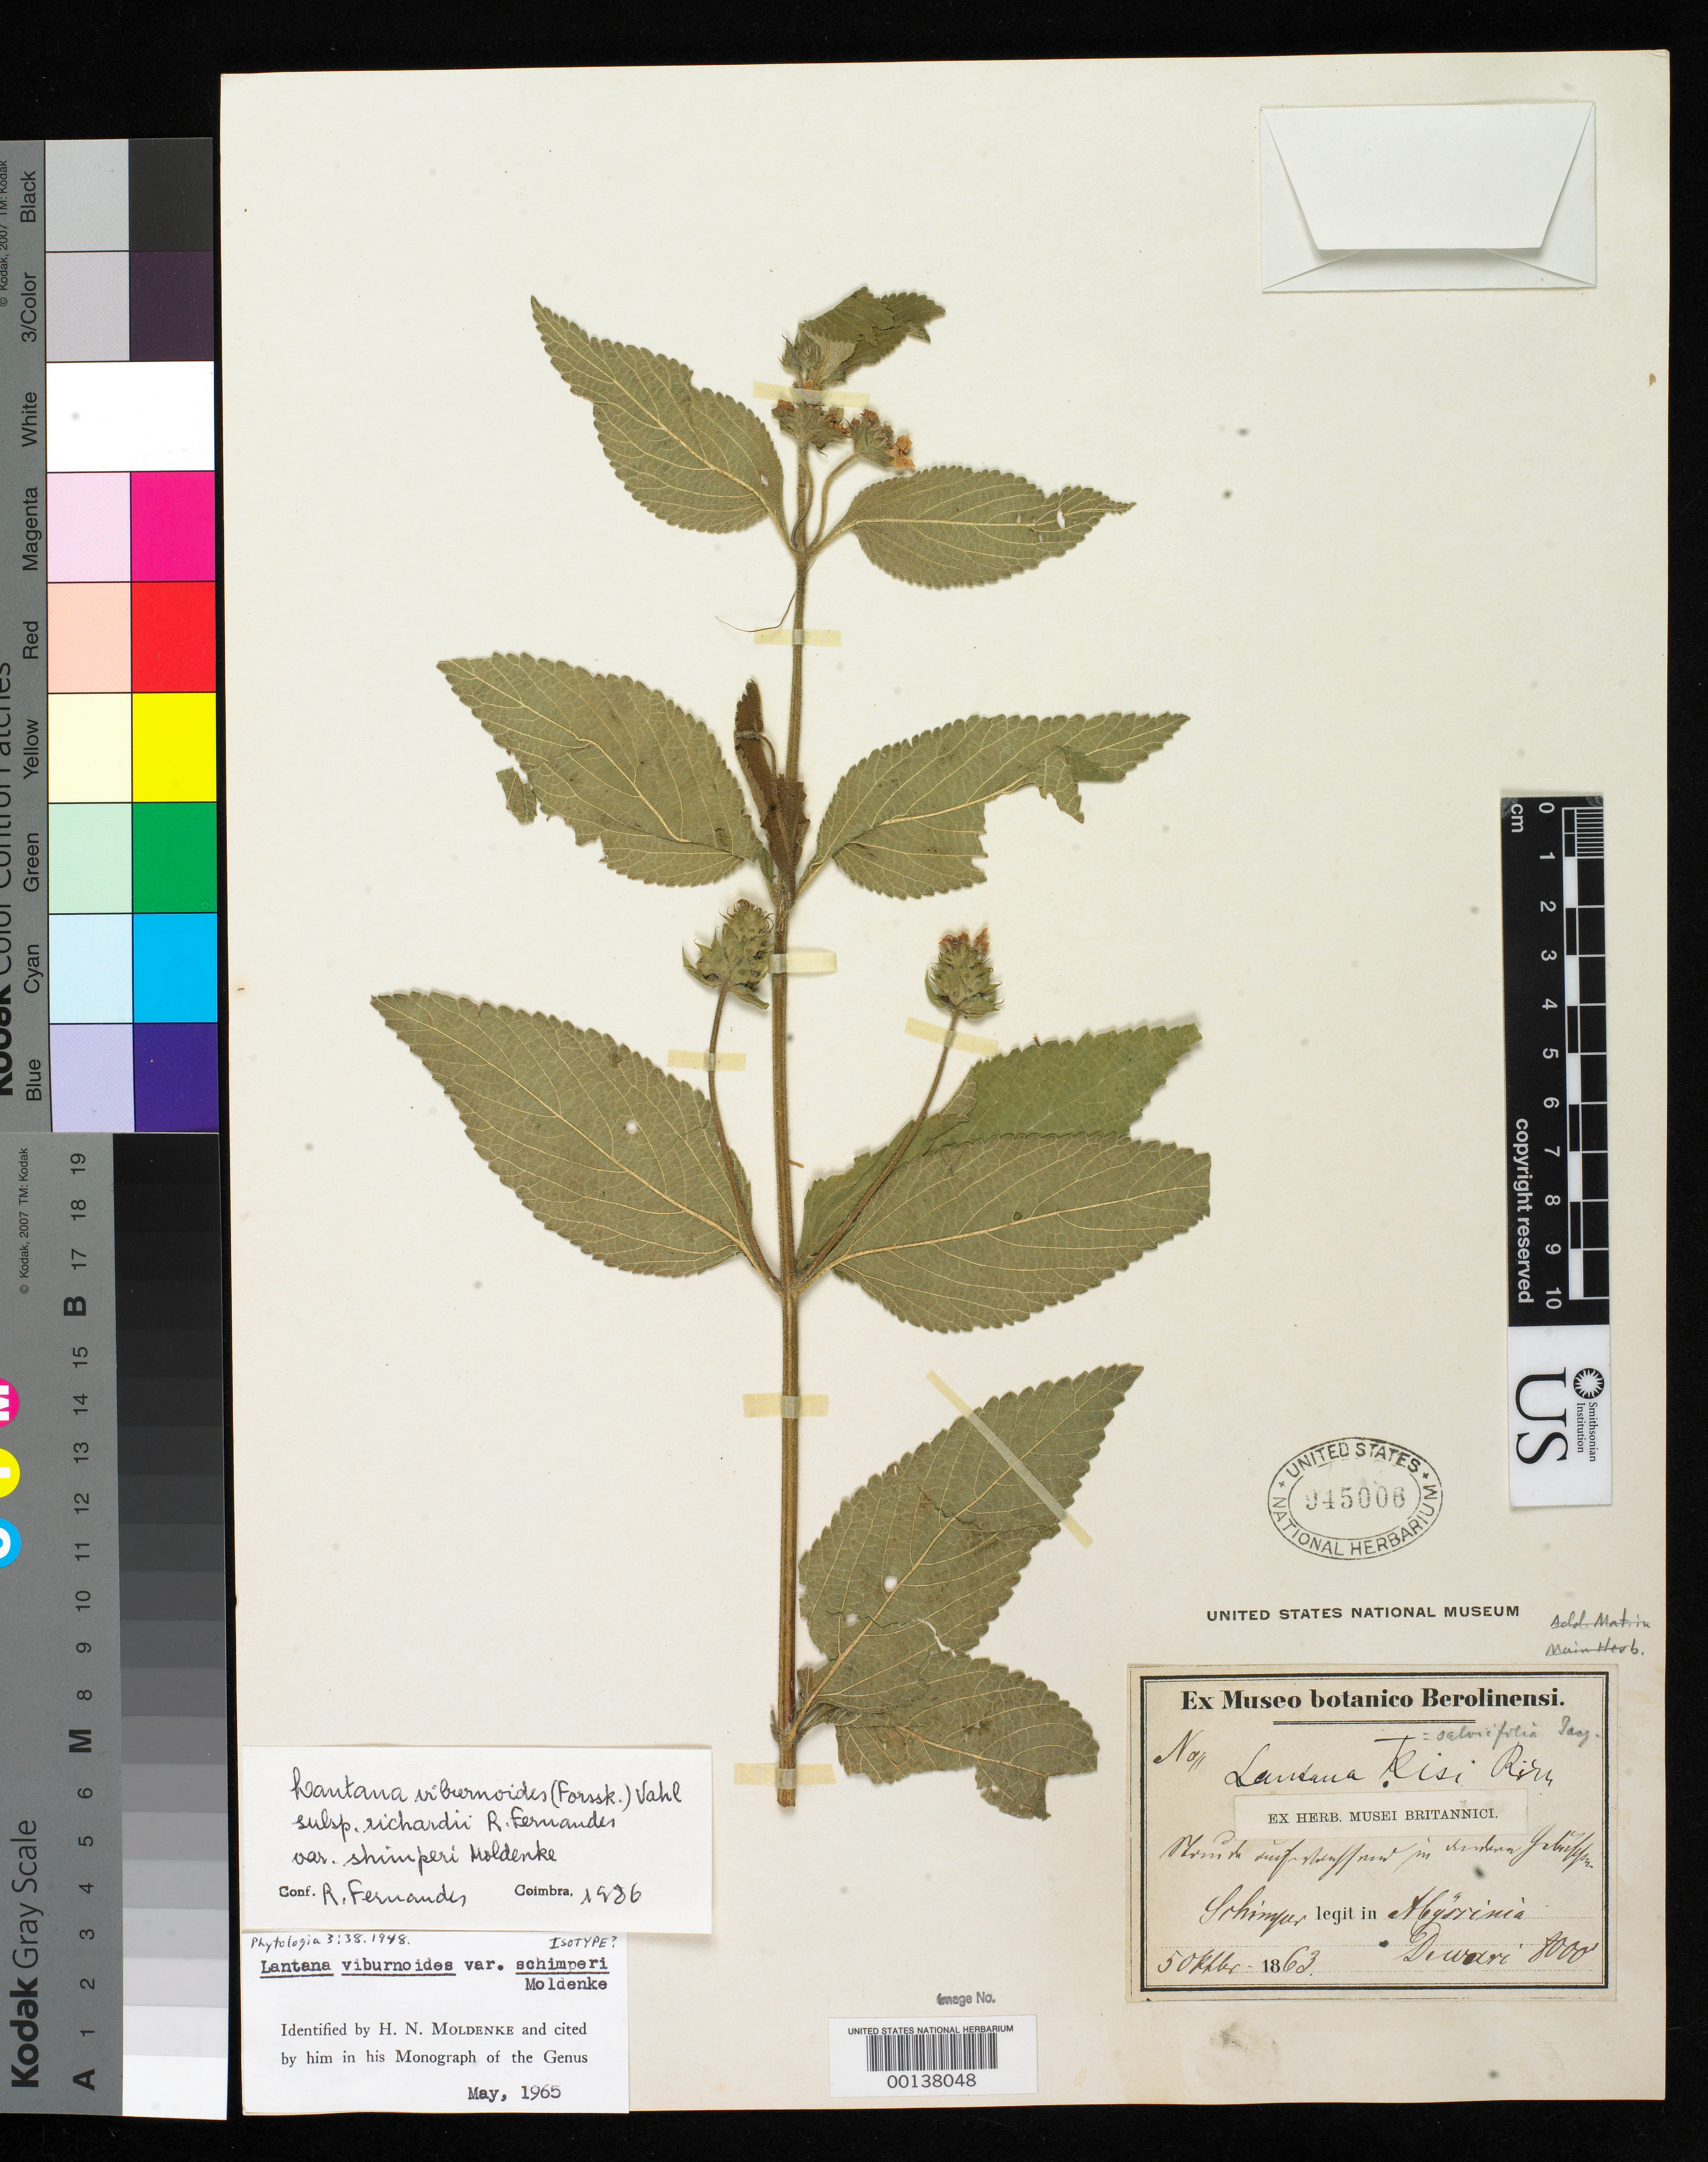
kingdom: Plantae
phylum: Tracheophyta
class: Magnoliopsida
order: Lamiales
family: Verbenaceae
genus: Lantana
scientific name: Lantana viburnoides var. schimperi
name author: Moldenke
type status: Isotype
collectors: G. W. Schimper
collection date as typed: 05 Oct 1863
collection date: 1863-10-05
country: Ethiopia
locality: Dewari; alt. 8000 Ft.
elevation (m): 2438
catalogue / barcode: US 945006